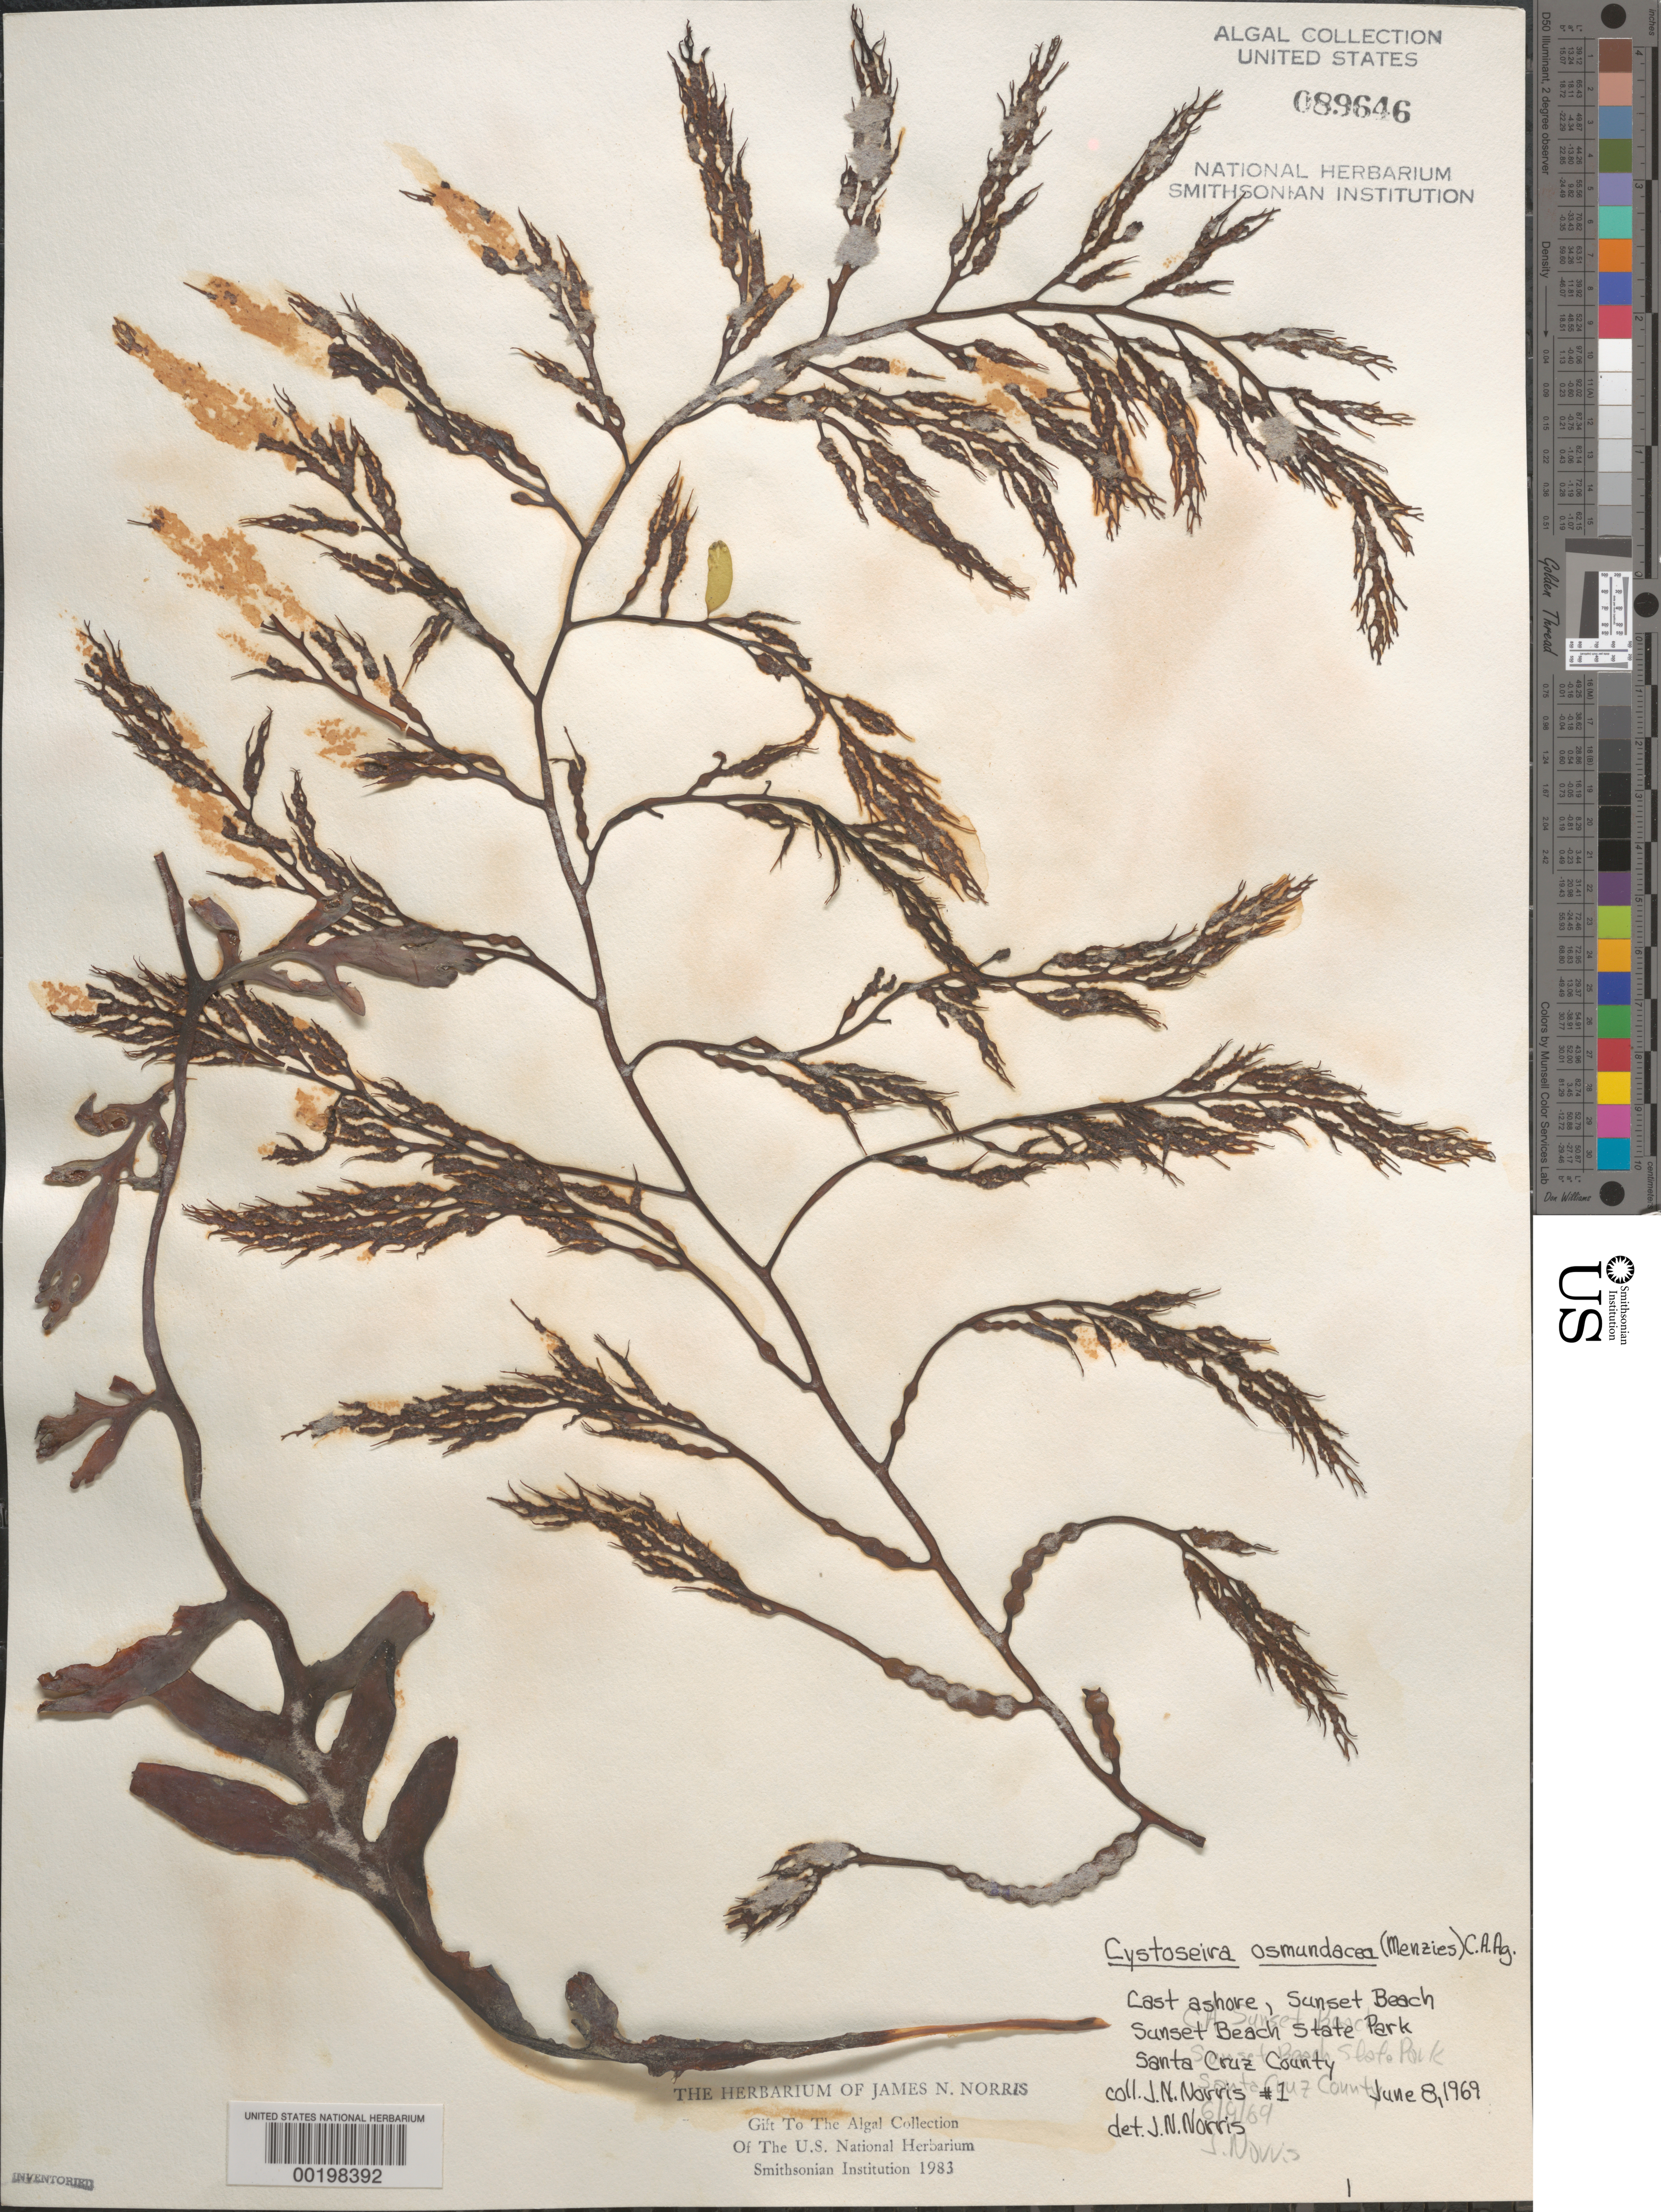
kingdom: Chromista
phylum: Ochrophyta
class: Phaeophyceae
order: Fucales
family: Sargassaceae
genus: Cystoseira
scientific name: Cystoseira osmundacea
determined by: Norris, James N.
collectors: J. N. Norris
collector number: JN-1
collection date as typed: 08 Jun 1969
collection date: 1969-06-08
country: United States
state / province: California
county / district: Santa Cruz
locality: Sunset Beach, Sunset Beach State Park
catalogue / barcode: US 89646